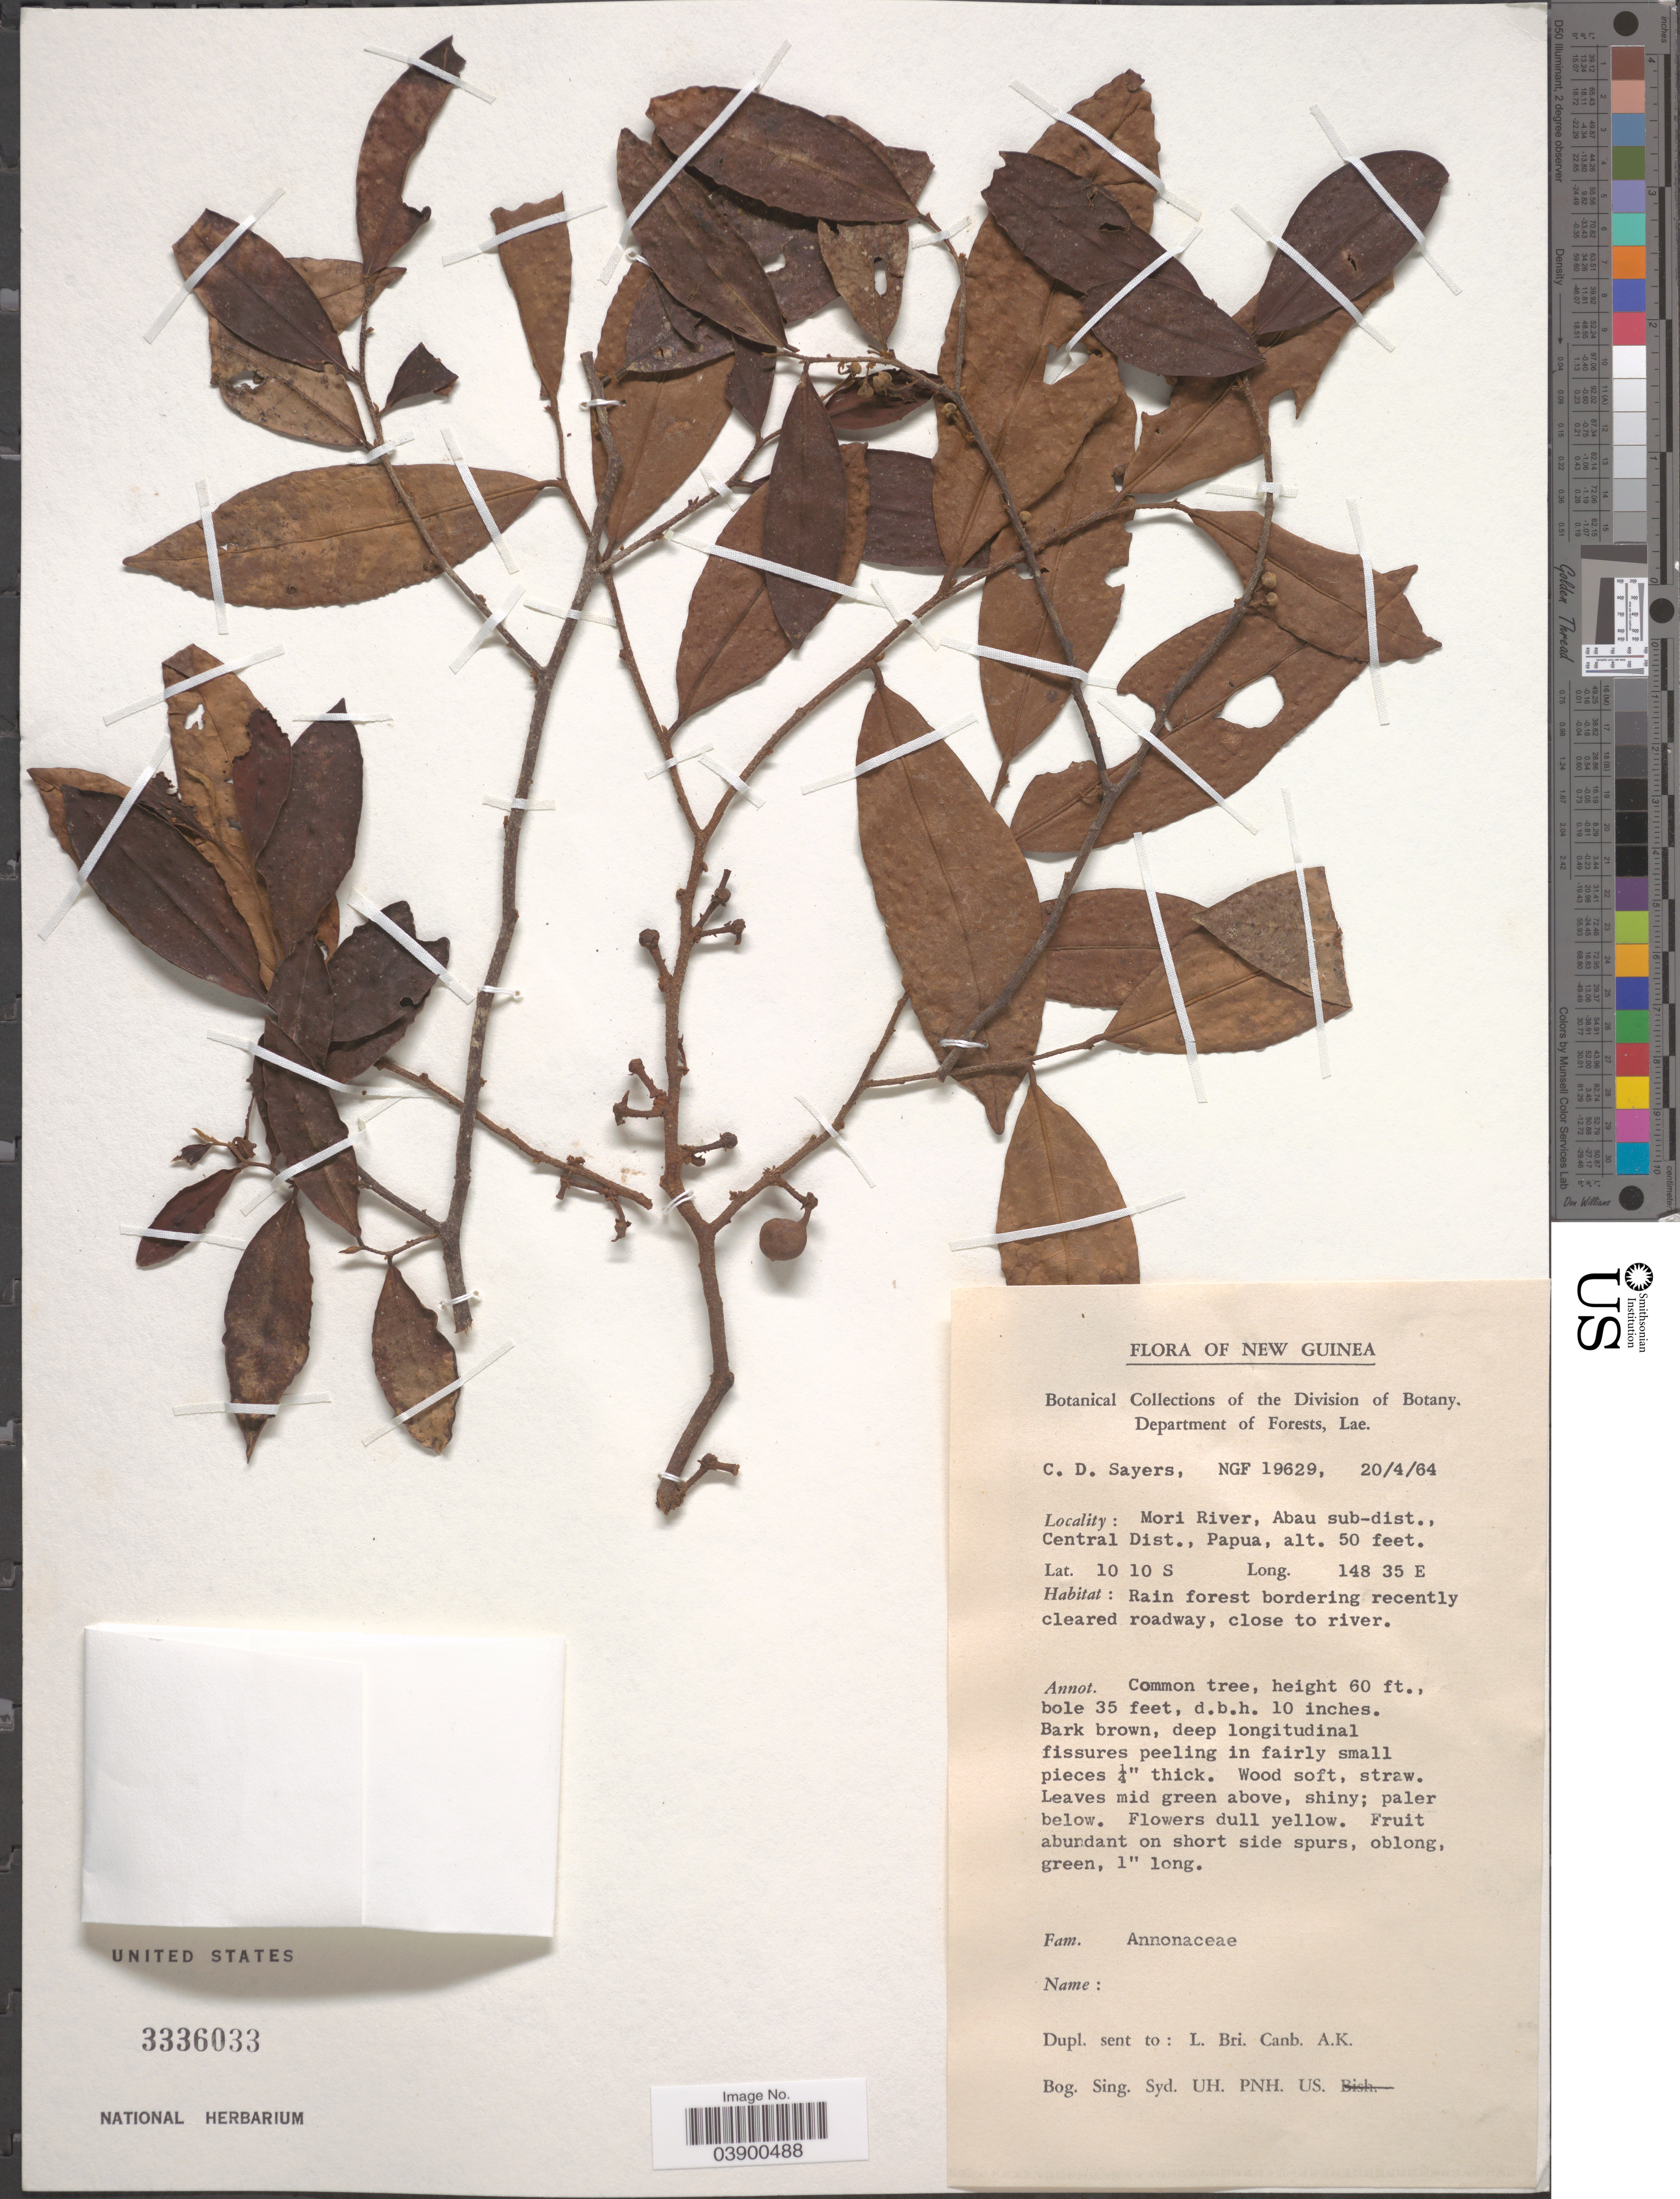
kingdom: Plantae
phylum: Tracheophyta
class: Magnoliopsida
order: Magnoliales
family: Annonaceae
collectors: C. Sayers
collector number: NGF19629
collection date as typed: Transcribed d/m/y: 20/4/64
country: Papua New Guinea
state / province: Central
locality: New Guinea. Mori River, Abau sub-dist., Central Dist.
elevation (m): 15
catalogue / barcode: US 3336033